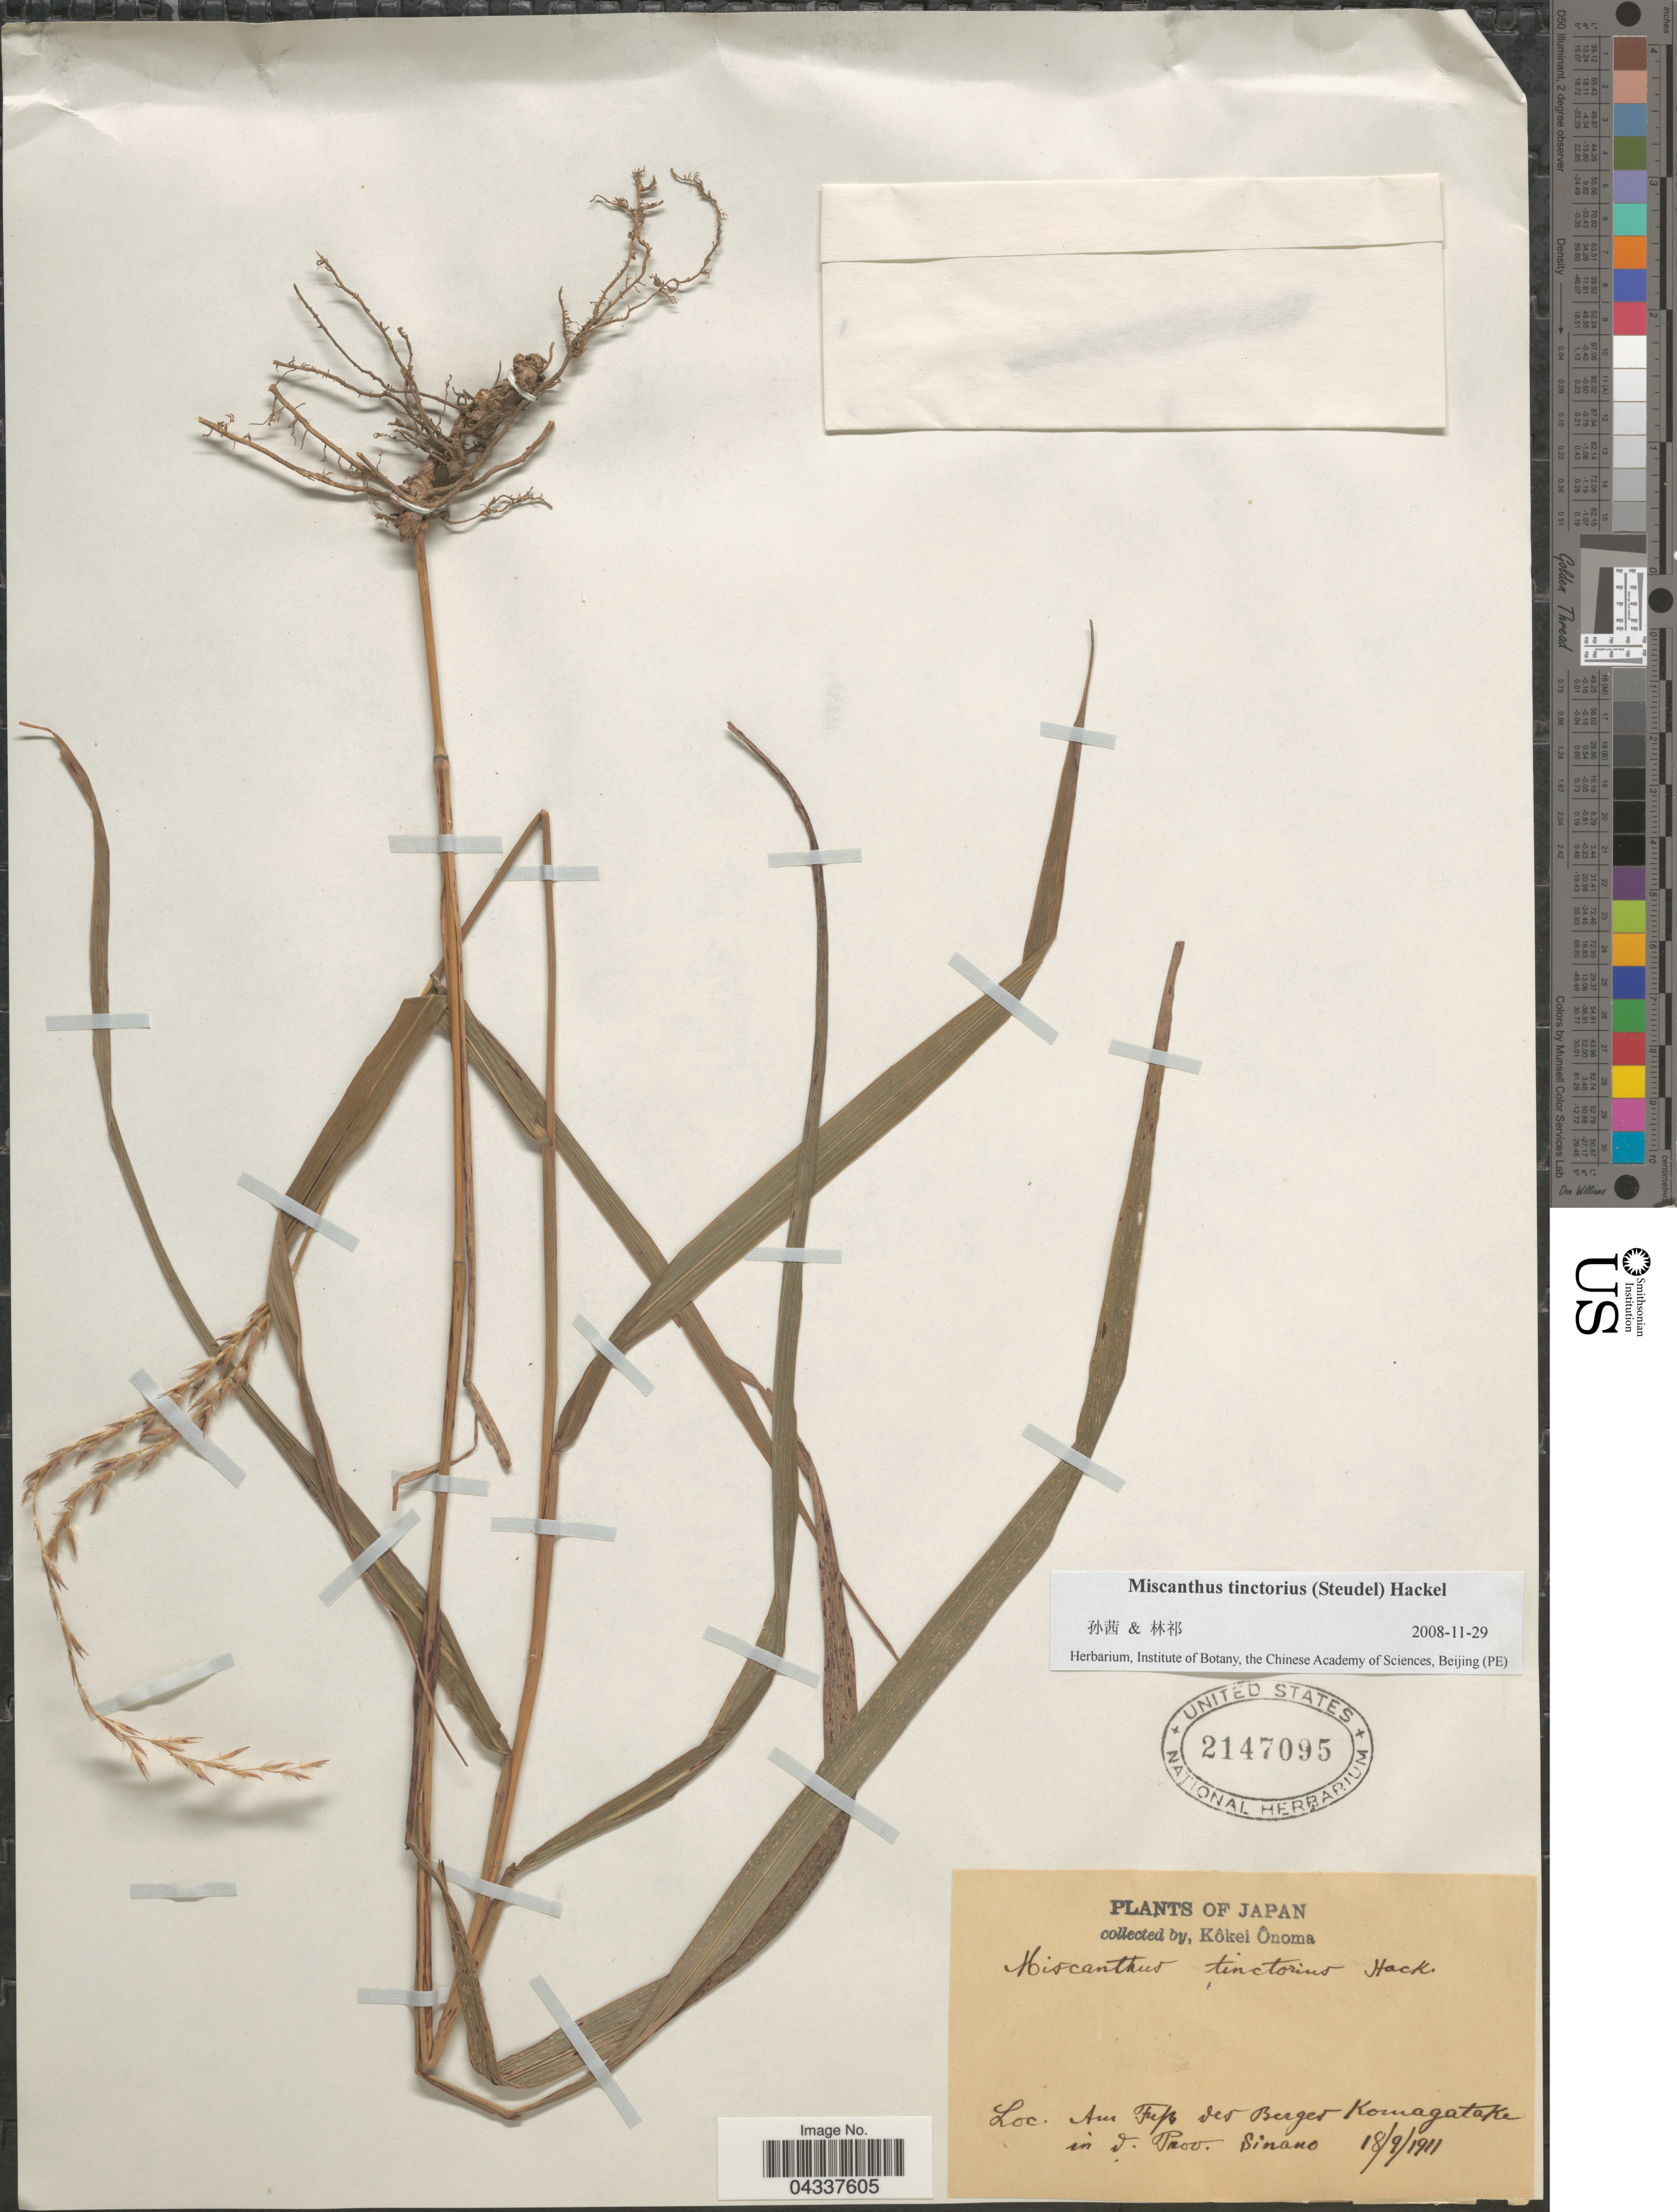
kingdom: Plantae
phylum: Tracheophyta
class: Liliopsida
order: Poales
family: Poaceae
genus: Miscanthus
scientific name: Miscanthus tinctorius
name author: (Steud.) Hack.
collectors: K. Onoma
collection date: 1911-09-18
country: Japan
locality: Am Fufs der Berger Komagatake in d. Prov. Sinano.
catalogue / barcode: US 2147095